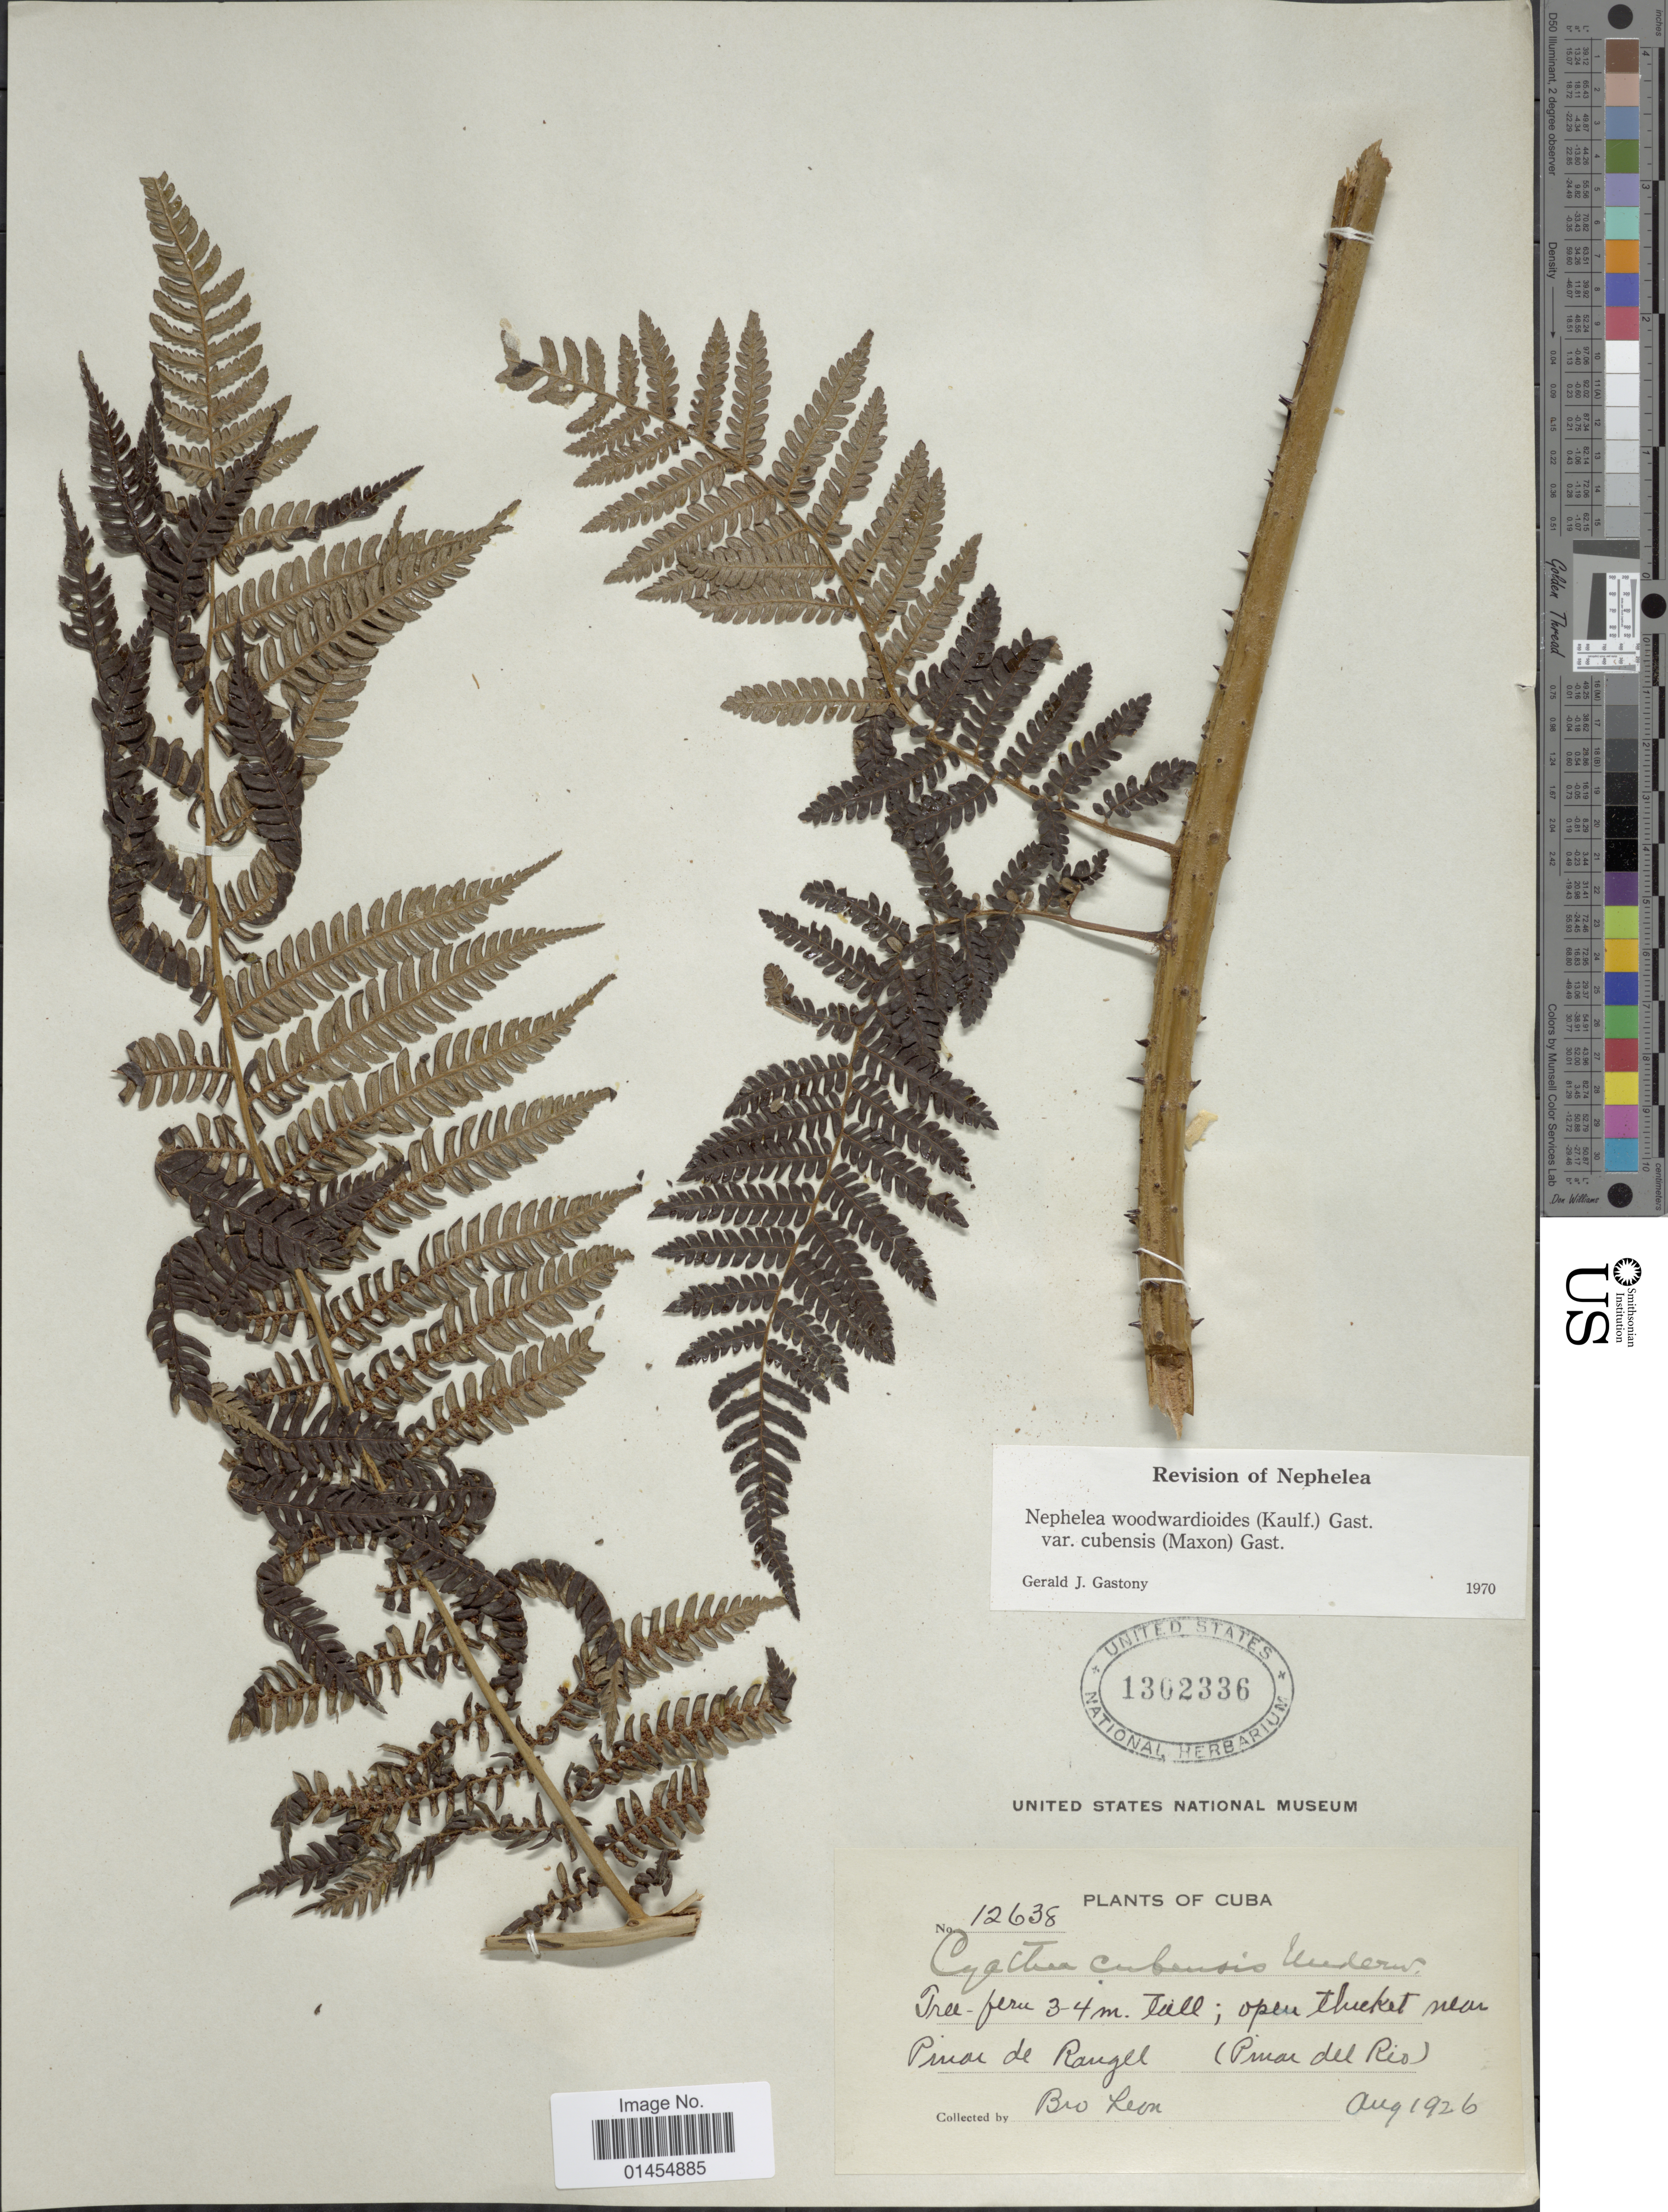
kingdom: Plantae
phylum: Tracheophyta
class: Polypodiopsida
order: Cyatheales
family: Cyatheaceae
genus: Alsophila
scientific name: Alsophila woodwardioides var. cubensis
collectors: Bro. León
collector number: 12638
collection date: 1926-08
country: Cuba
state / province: Pinar del Río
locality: Pinar de Rangel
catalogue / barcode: US 1302336